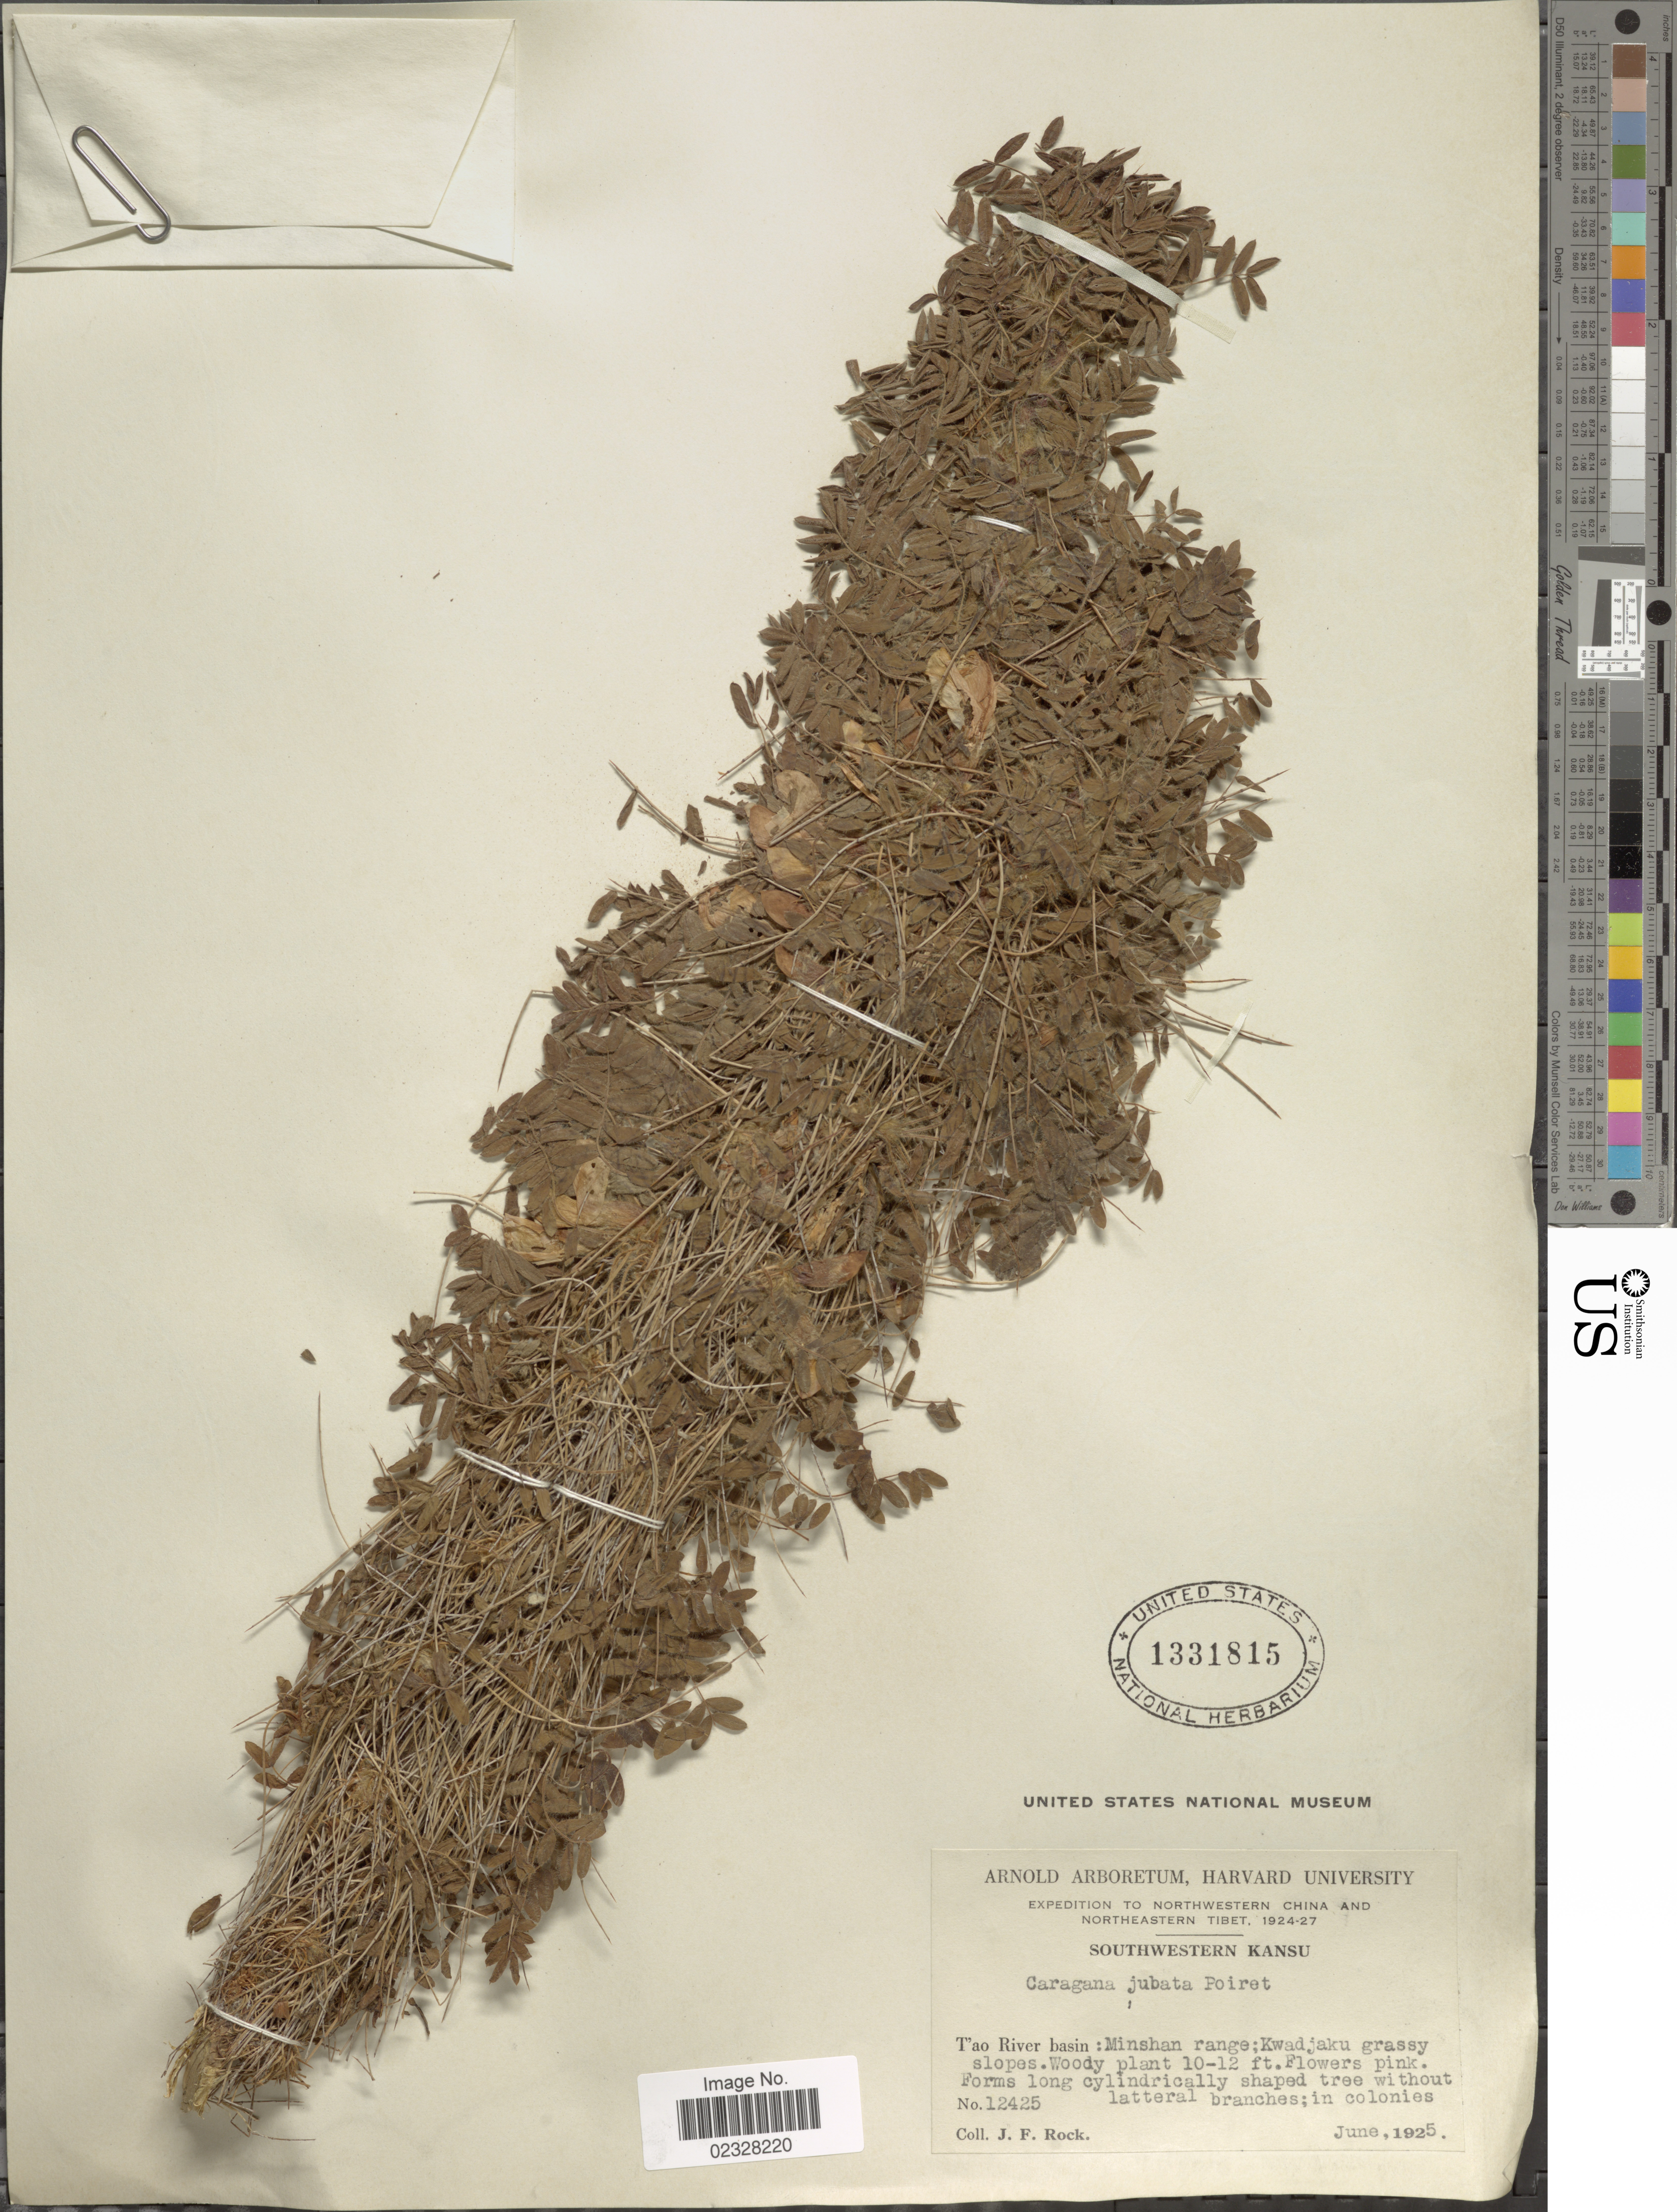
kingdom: Plantae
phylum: Tracheophyta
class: Magnoliopsida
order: Fabales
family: Fabaceae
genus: Caragana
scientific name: Caragana jubata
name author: Poir.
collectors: J. Rock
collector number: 12425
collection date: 1925-06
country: China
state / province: Gansu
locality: Southwestern Kansu. T'ao River basin: Minshan range; Kwadjaku grassy slopes.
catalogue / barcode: US 1331815